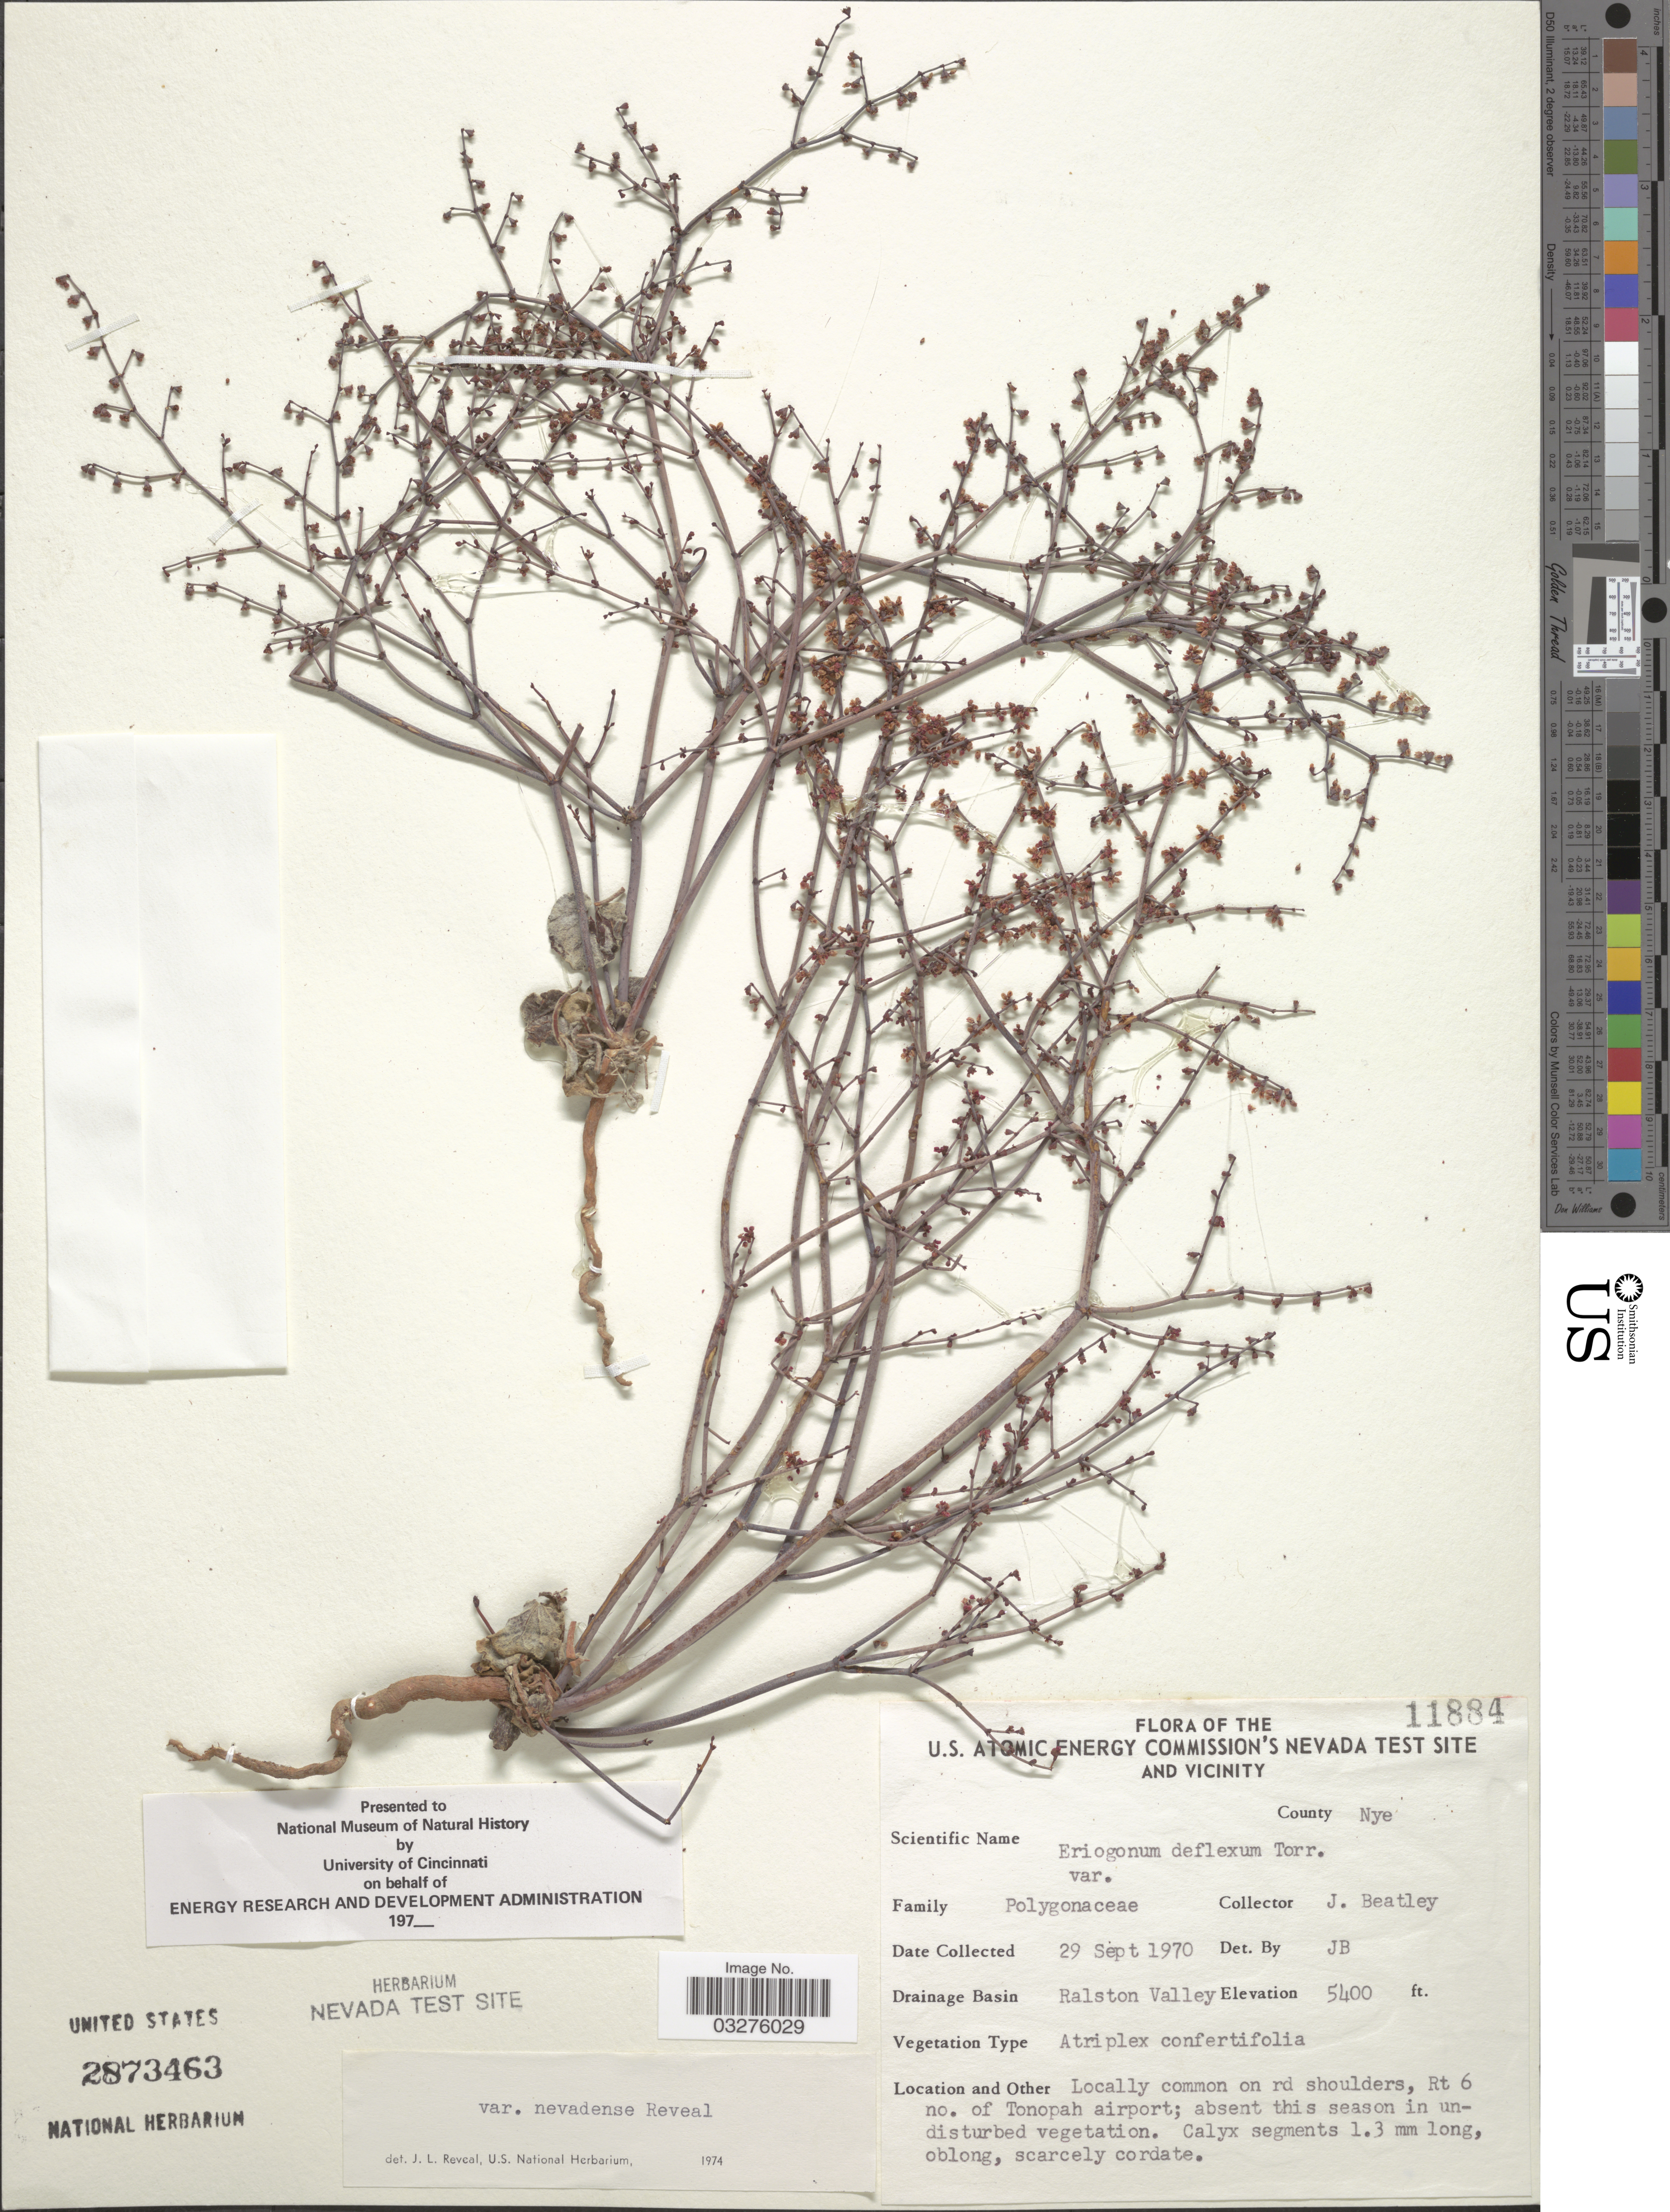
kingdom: Plantae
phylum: Tracheophyta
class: Magnoliopsida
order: Caryophyllales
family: Polygonaceae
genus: Eriogonum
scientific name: Eriogonum deflexum var. nevadense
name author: Reveal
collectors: J. C. Beatley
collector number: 11884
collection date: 1970-09-29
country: United States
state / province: Nevada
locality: The U.S. Atomic Energy Commission's Nevada Test Site and vicinity. County Nye. Drainage Basin Ralston Valley. Rt 6, no. of Tonopah airport.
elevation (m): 1646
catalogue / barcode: US 2873463